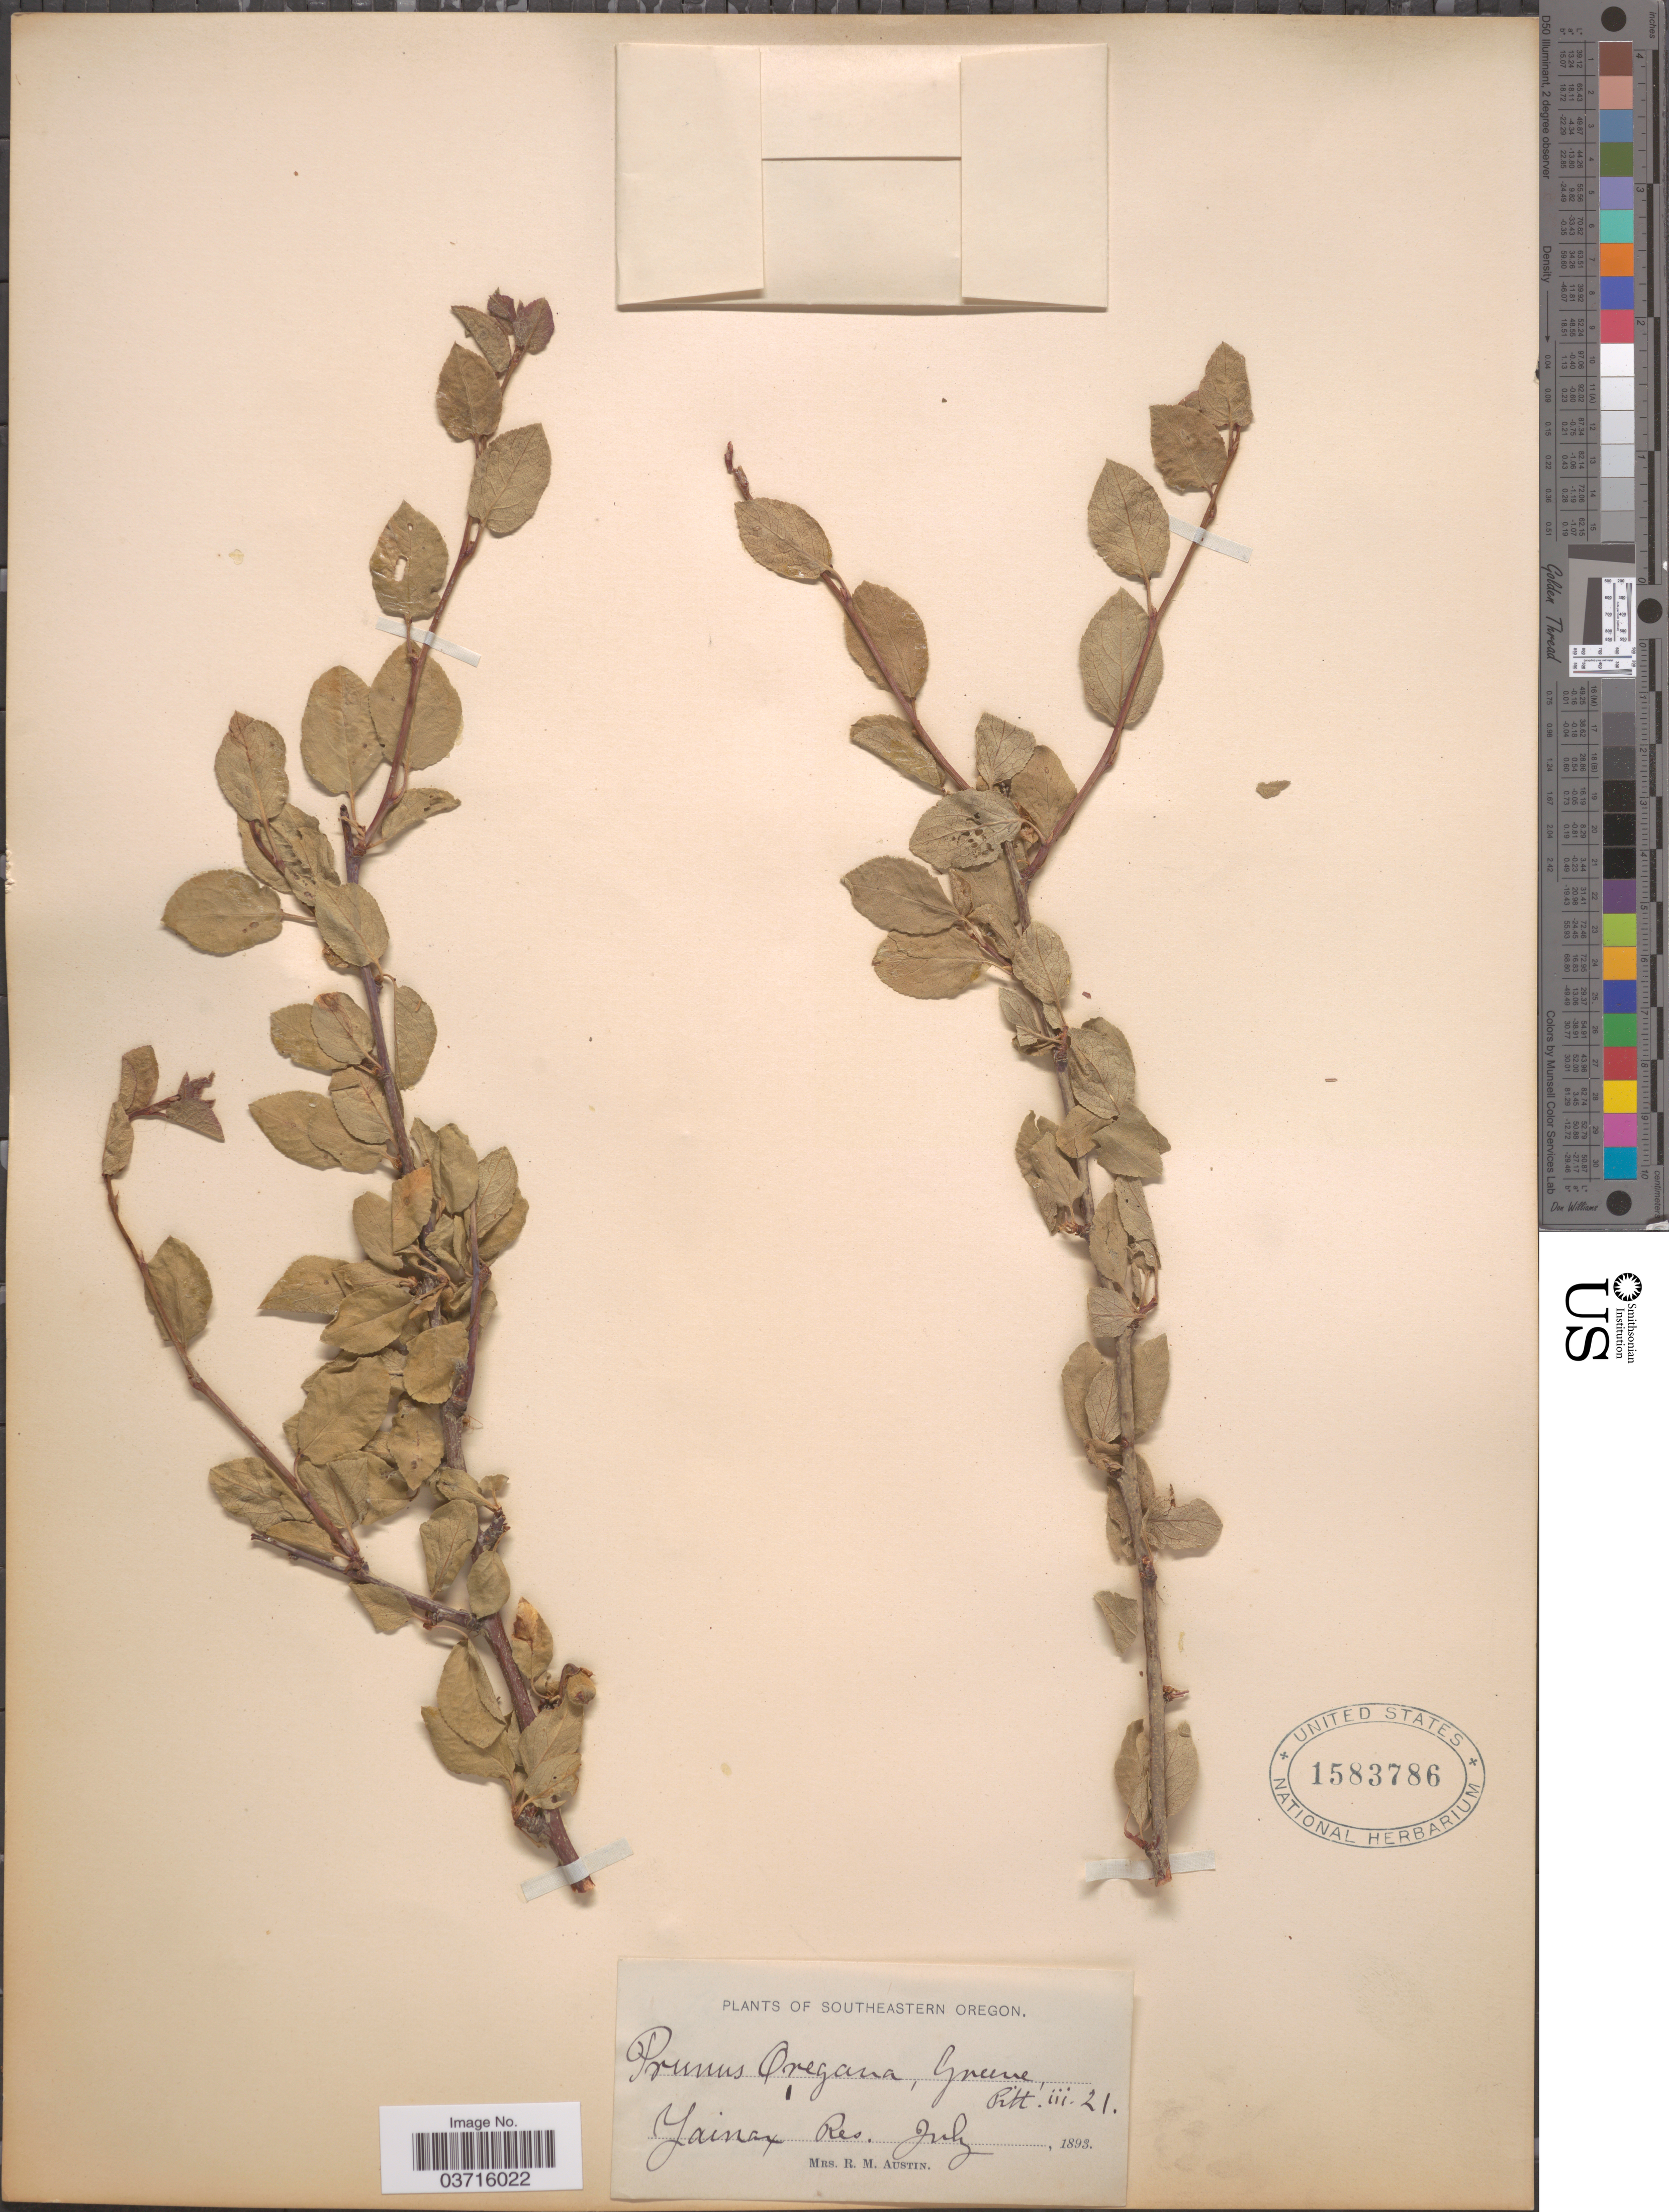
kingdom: Plantae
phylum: Tracheophyta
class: Magnoliopsida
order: Rosales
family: Rosaceae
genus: Prunus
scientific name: Prunus oregana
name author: Greene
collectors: R. Austin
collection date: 1893-07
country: United States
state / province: Oregon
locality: Southeastern Oregon. Yainax Res.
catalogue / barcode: US 1583786